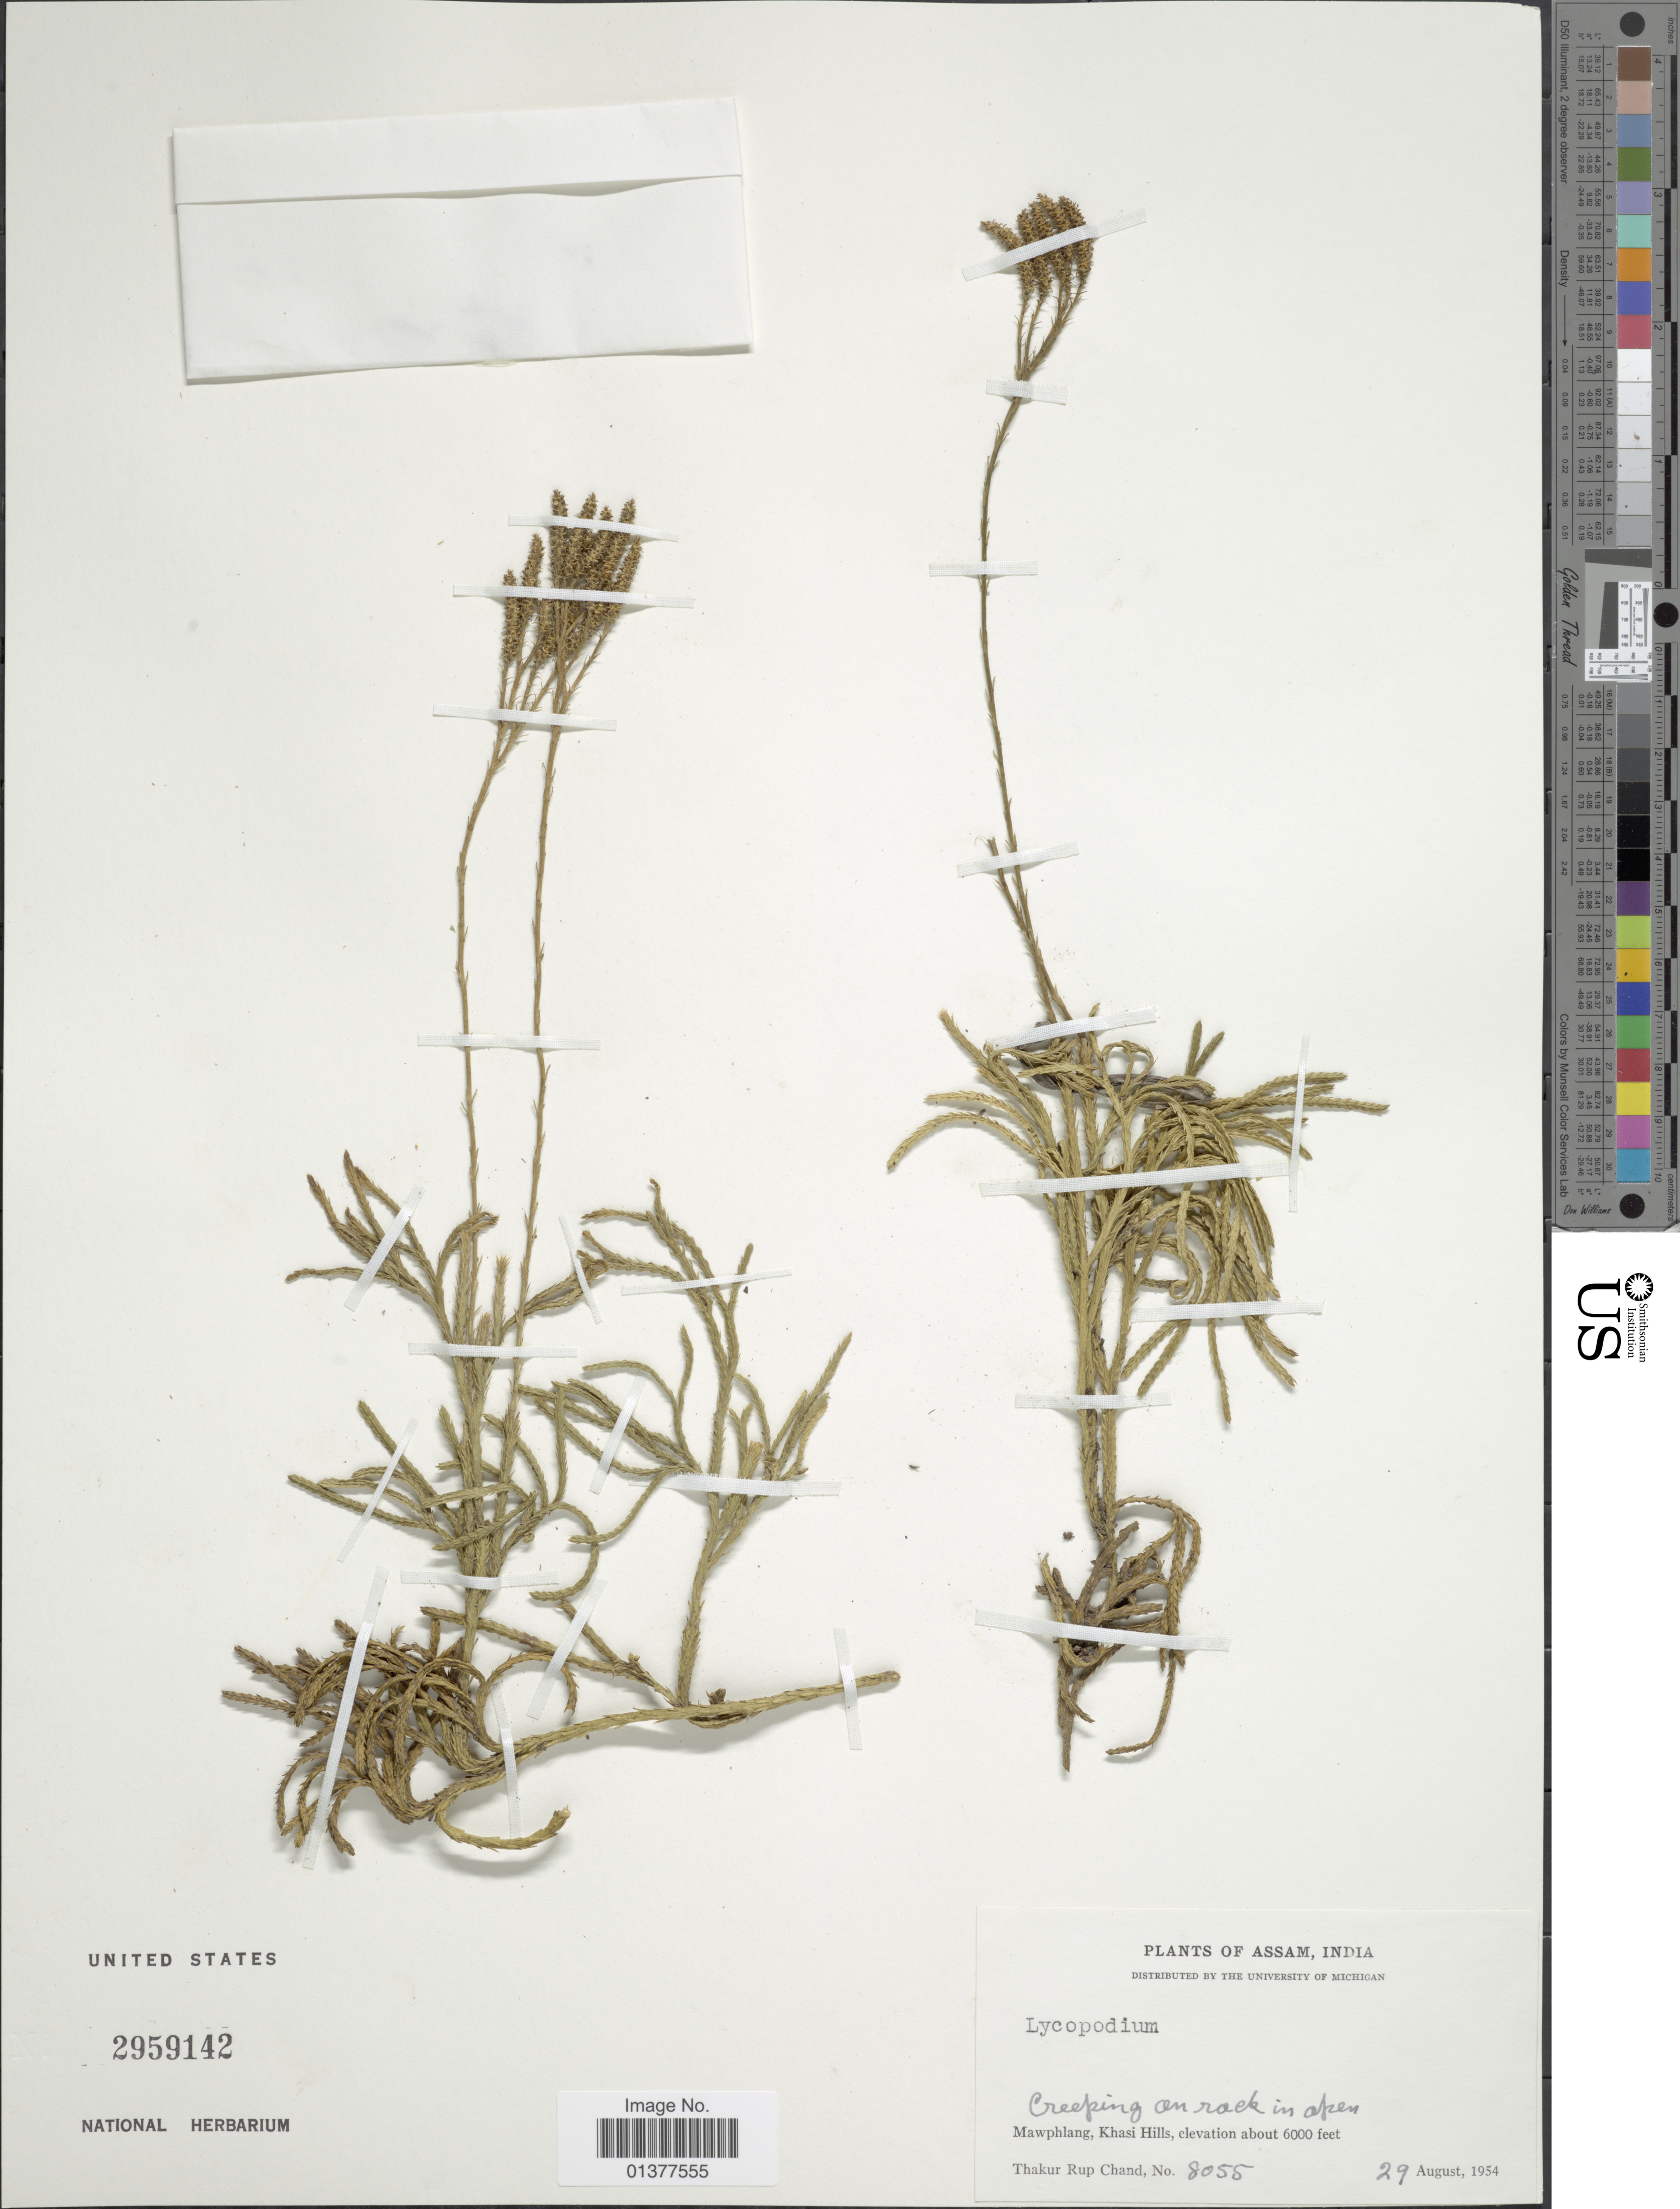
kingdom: Plantae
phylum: Tracheophyta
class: Lycopodiopsida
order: Lycopodiales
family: Lycopodiaceae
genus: Diphasiastrum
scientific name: Diphasiastrum wightianum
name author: (Wall. ex Hook. & Grev.) Holub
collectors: T. R. Chand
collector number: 8055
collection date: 1954-08-29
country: India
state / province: Meghalaya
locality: Mawphlang, Khasi hills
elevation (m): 1829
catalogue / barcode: US 2959142